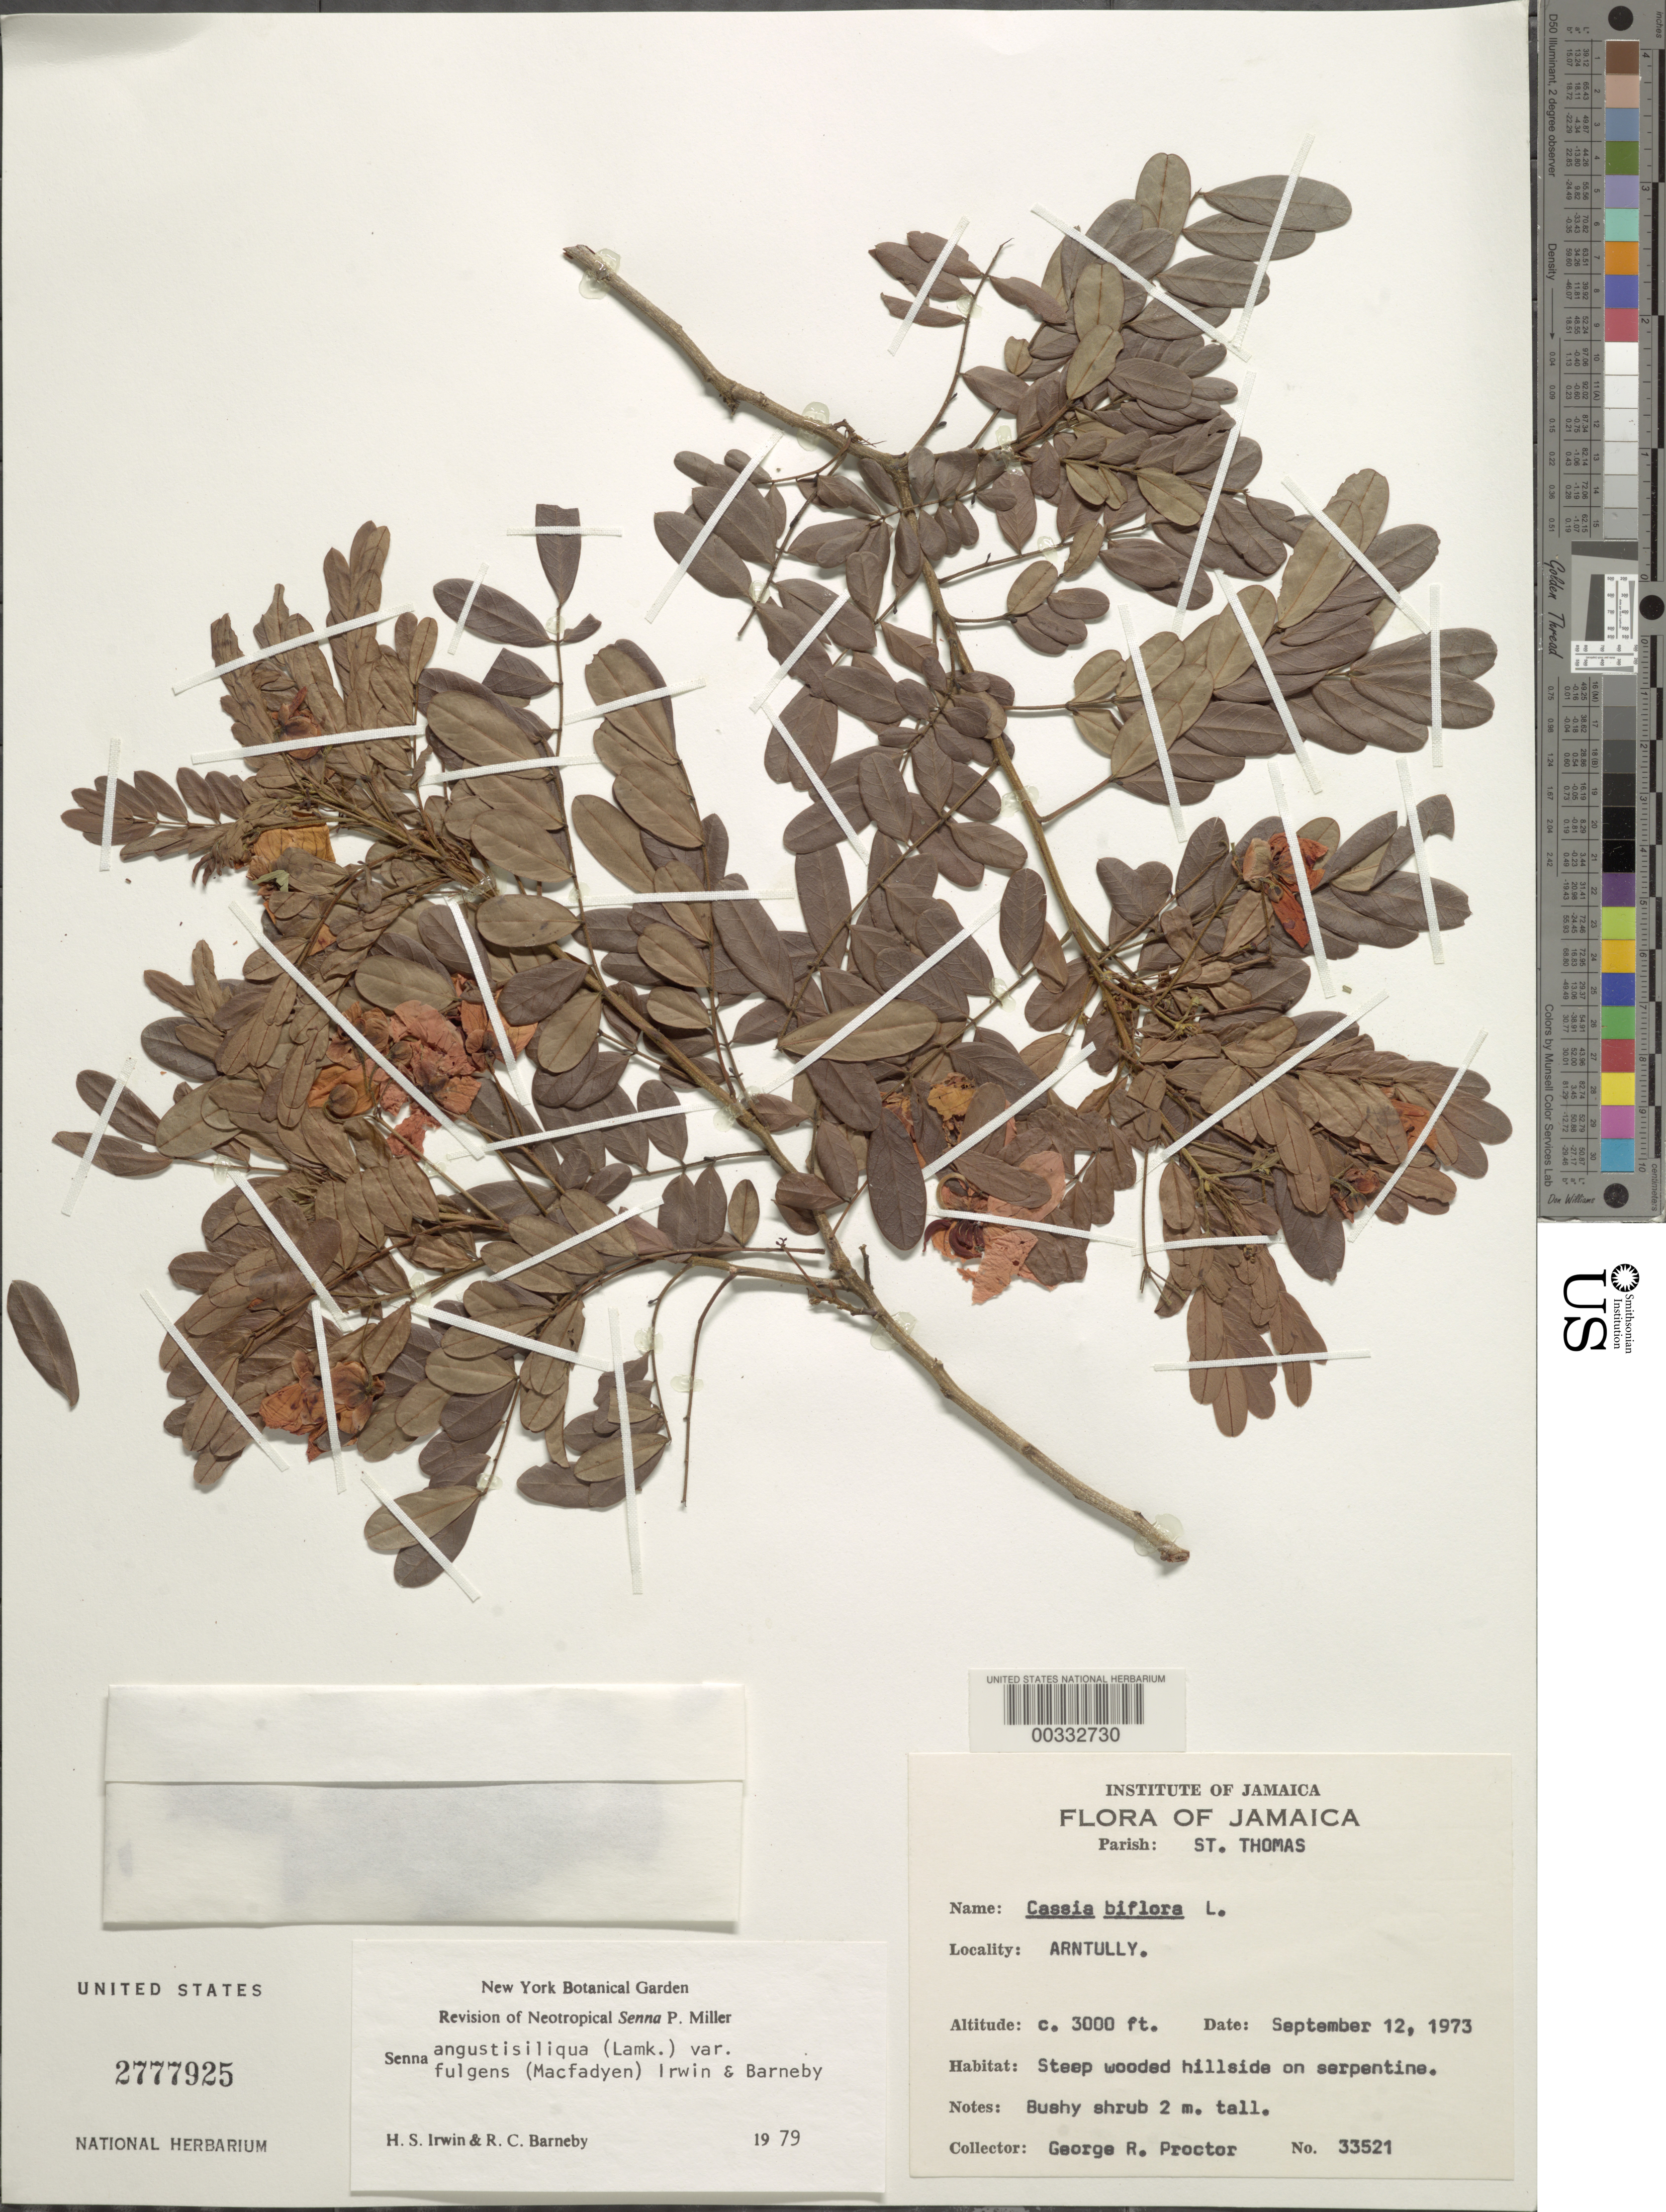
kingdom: Plantae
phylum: Tracheophyta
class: Magnoliopsida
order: Fabales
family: Fabaceae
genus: Senna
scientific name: Senna angustisiliqua var. fulgens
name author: (Macfad.) H.S. Irwin & Barneby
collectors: G. R. Proctor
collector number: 33521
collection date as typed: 12 Sep 1973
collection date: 1973-09-12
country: Jamaica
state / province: Saint Thomas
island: Greater Antilles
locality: Arntully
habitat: Steep wooded hillside on serpentine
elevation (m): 914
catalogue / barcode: US 2777925